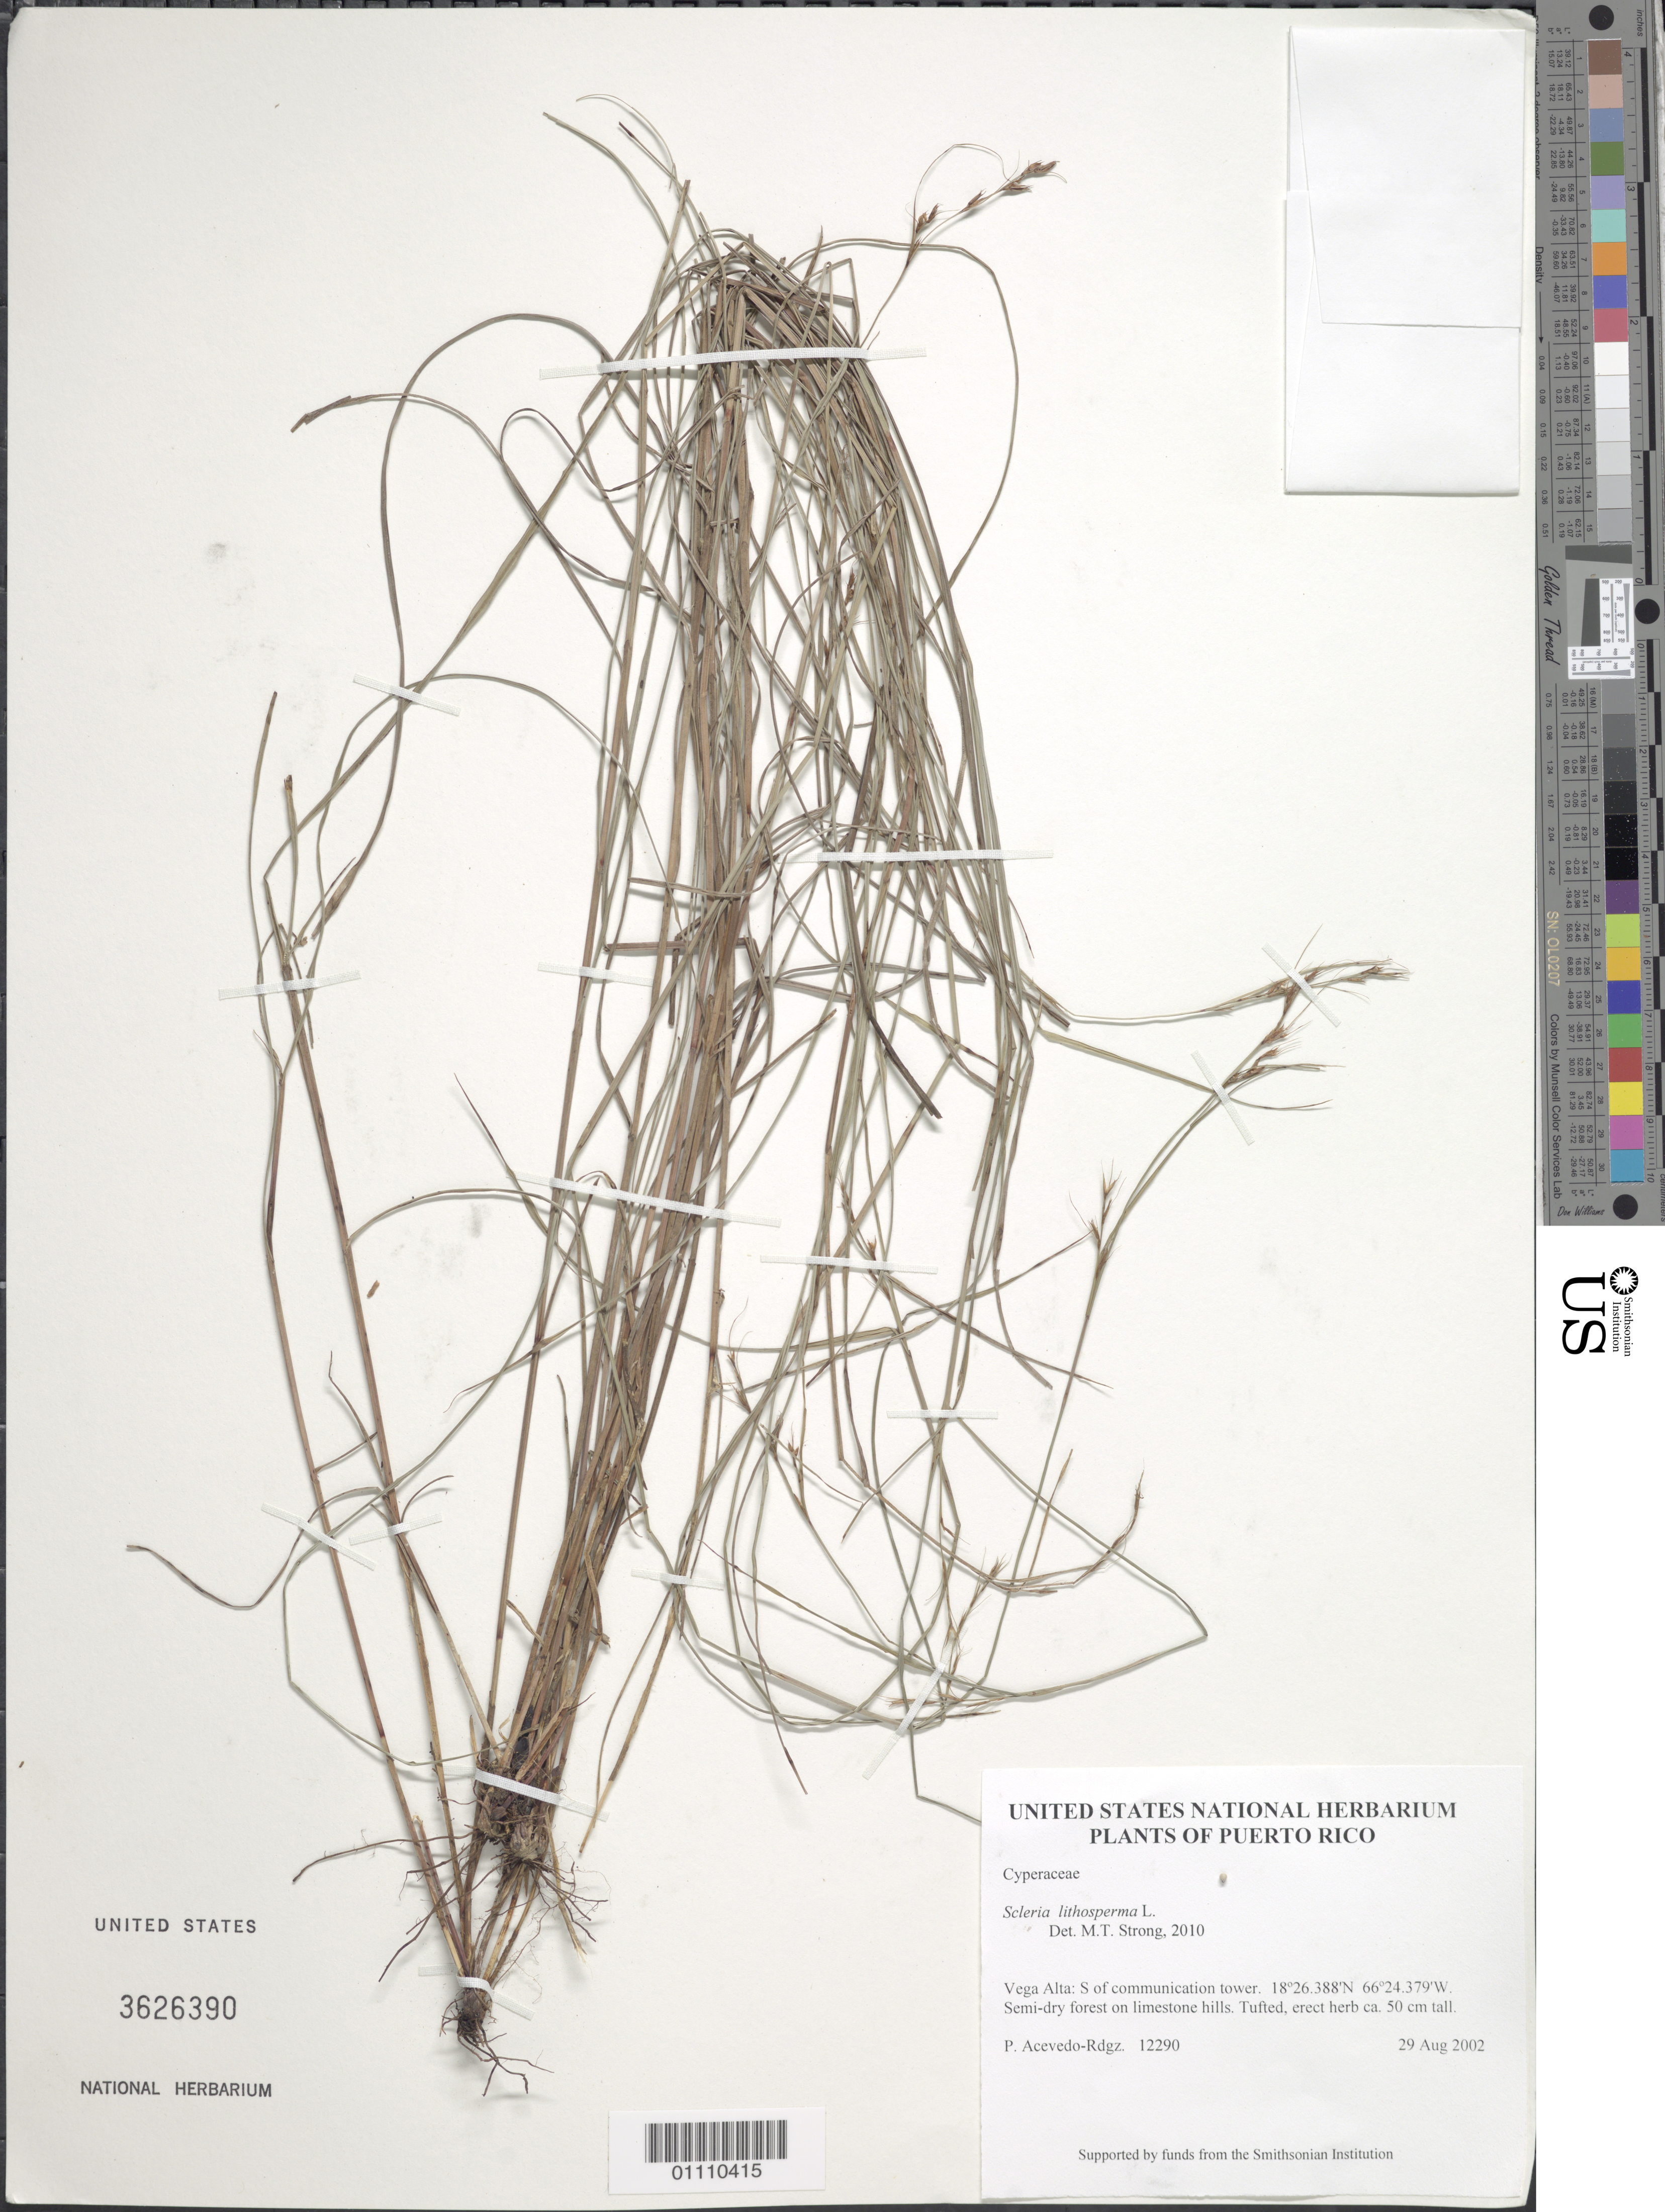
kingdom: Plantae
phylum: Tracheophyta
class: Liliopsida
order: Poales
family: Cyperaceae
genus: Scleria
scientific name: Scleria lithosperma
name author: (L.) Sw.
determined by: Strong, M. T., (US), Smithsonian Institution - National Museum of Natural History (UNITED STATES)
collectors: P. Acevedo-Rodr.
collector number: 12290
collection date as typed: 29 Aug 2002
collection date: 2002-08-29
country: Puerto Rico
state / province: Vega Alta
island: Puerto Rico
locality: Vega Alta: S of communication tower.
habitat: Semi-dry forest on limestone hills.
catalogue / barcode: US 3626390